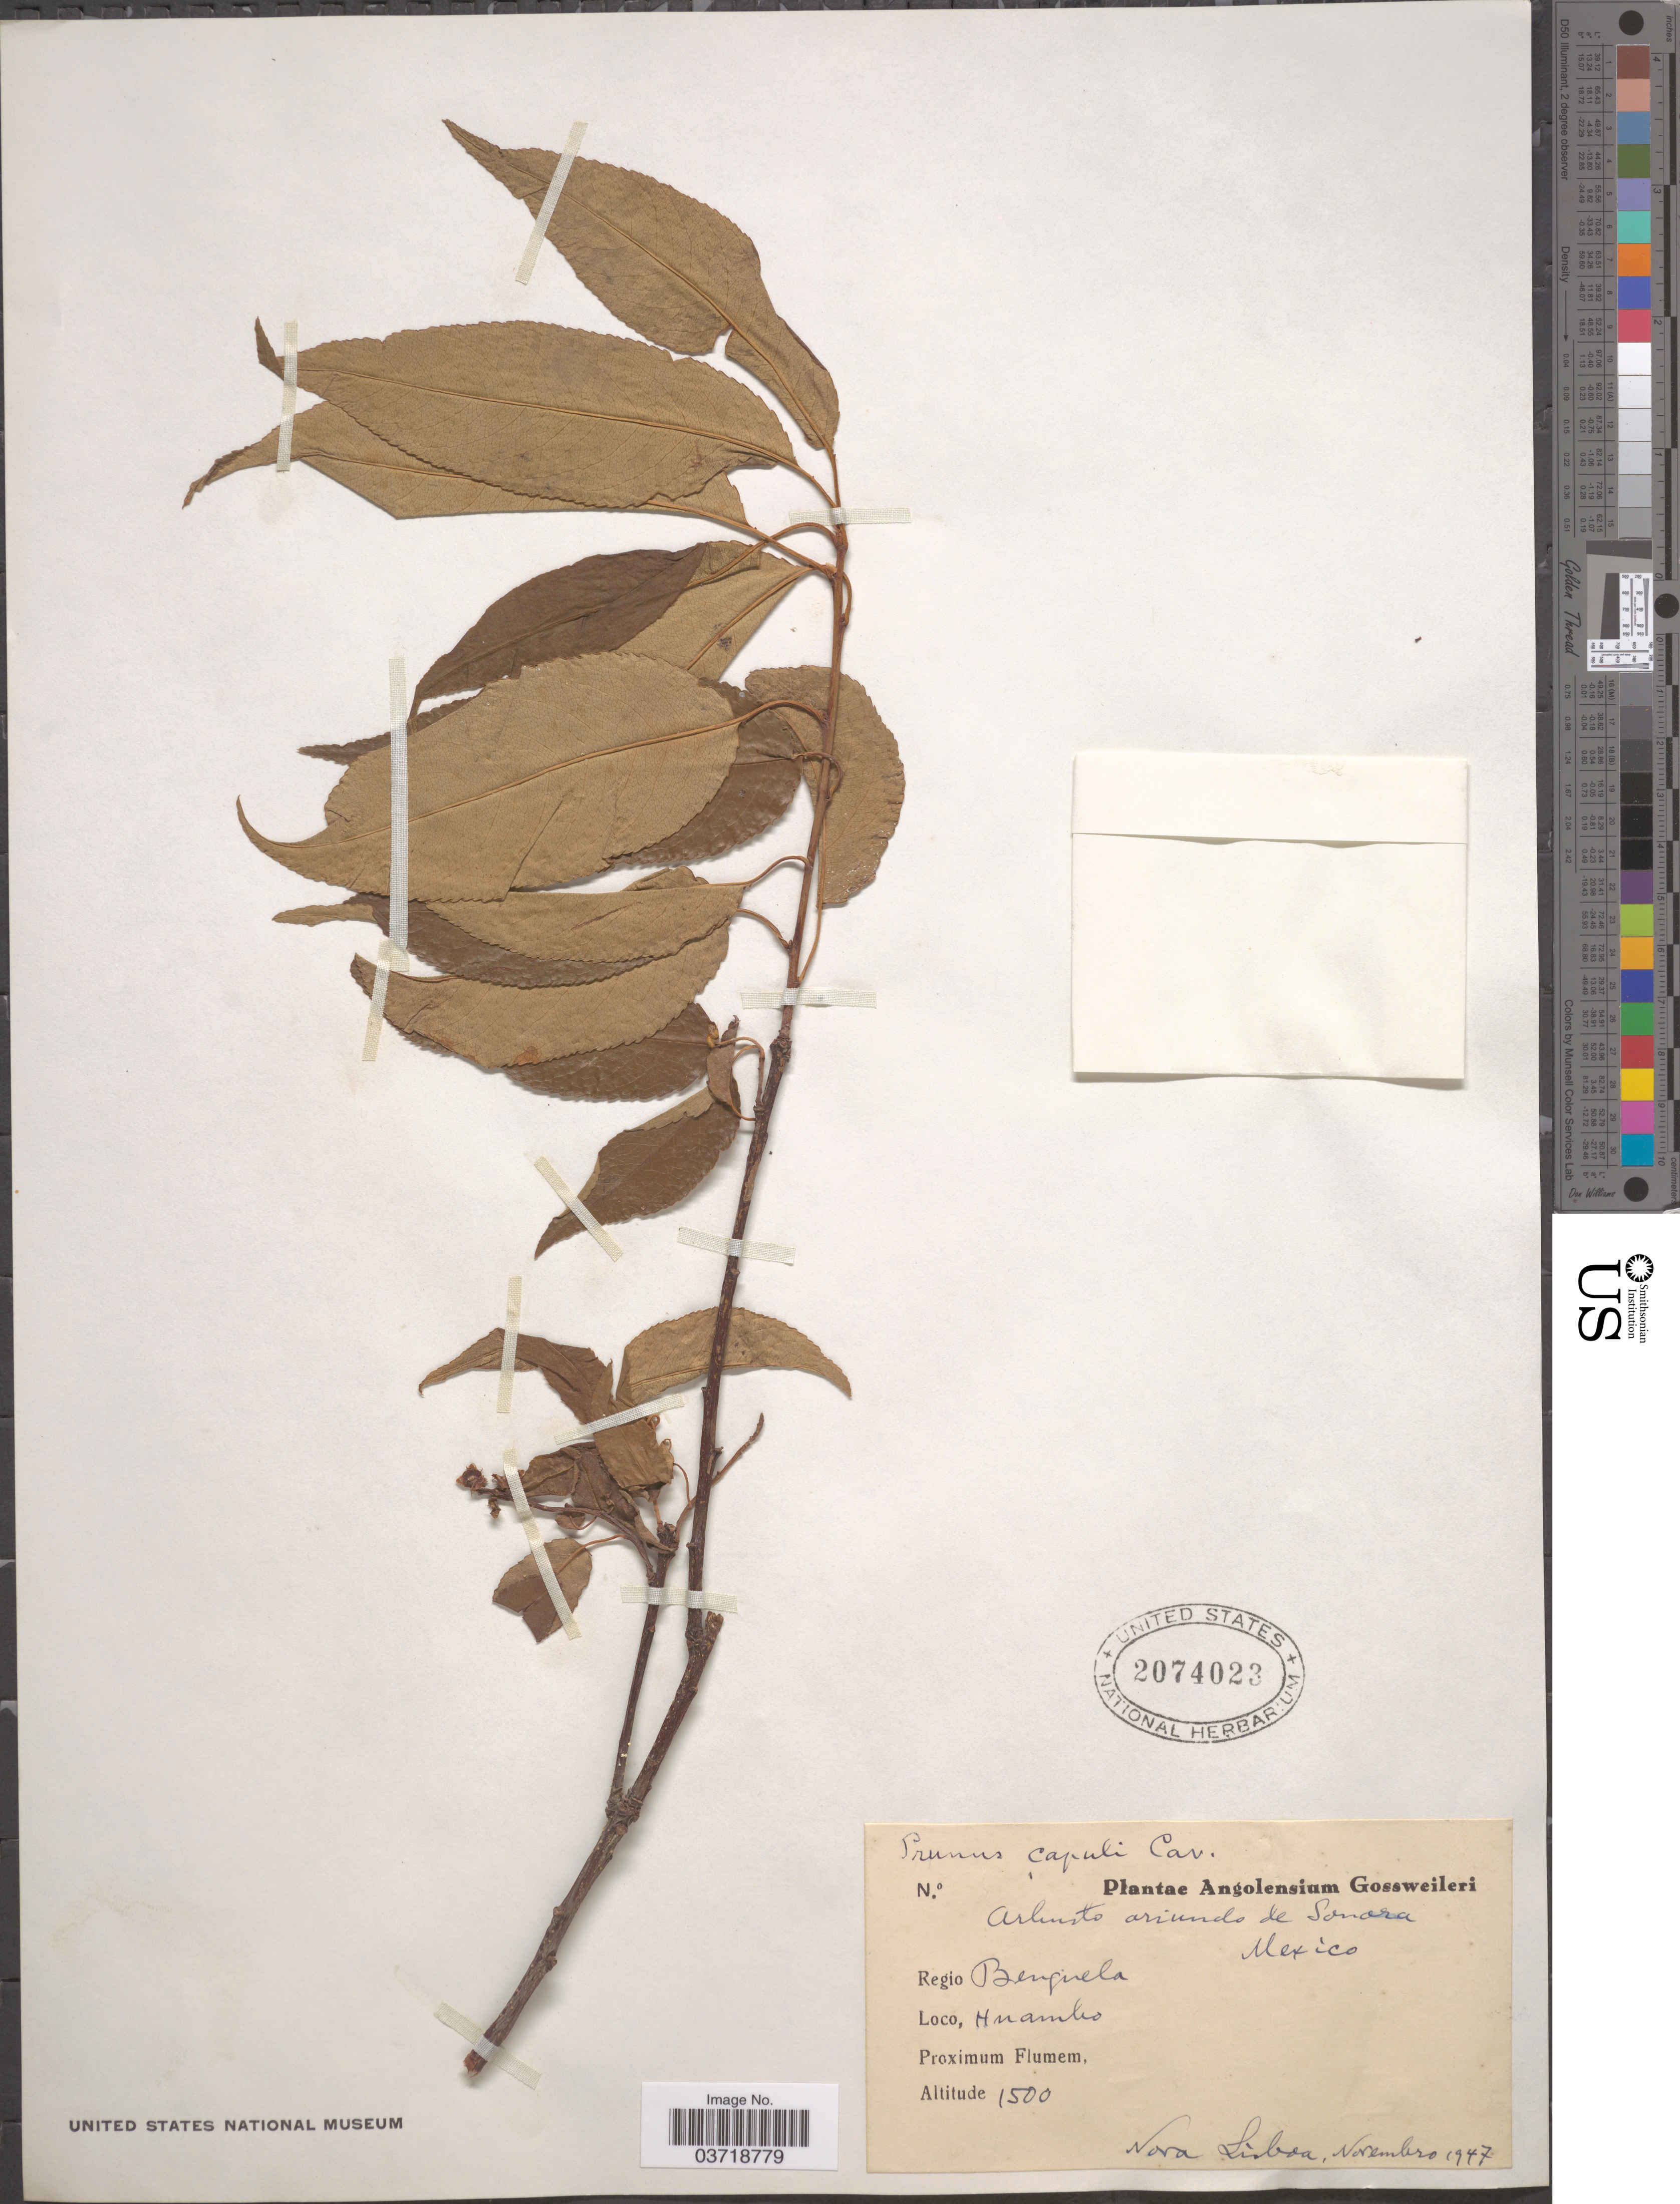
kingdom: Plantae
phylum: Tracheophyta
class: Magnoliopsida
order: Rosales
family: Rosaceae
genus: Prunus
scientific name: Prunus capuli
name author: Cav.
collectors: -. Gossweiler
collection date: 1947-11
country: Angola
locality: Regio Benguela. Huambo. Nova Lisboa.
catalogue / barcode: US 2074023